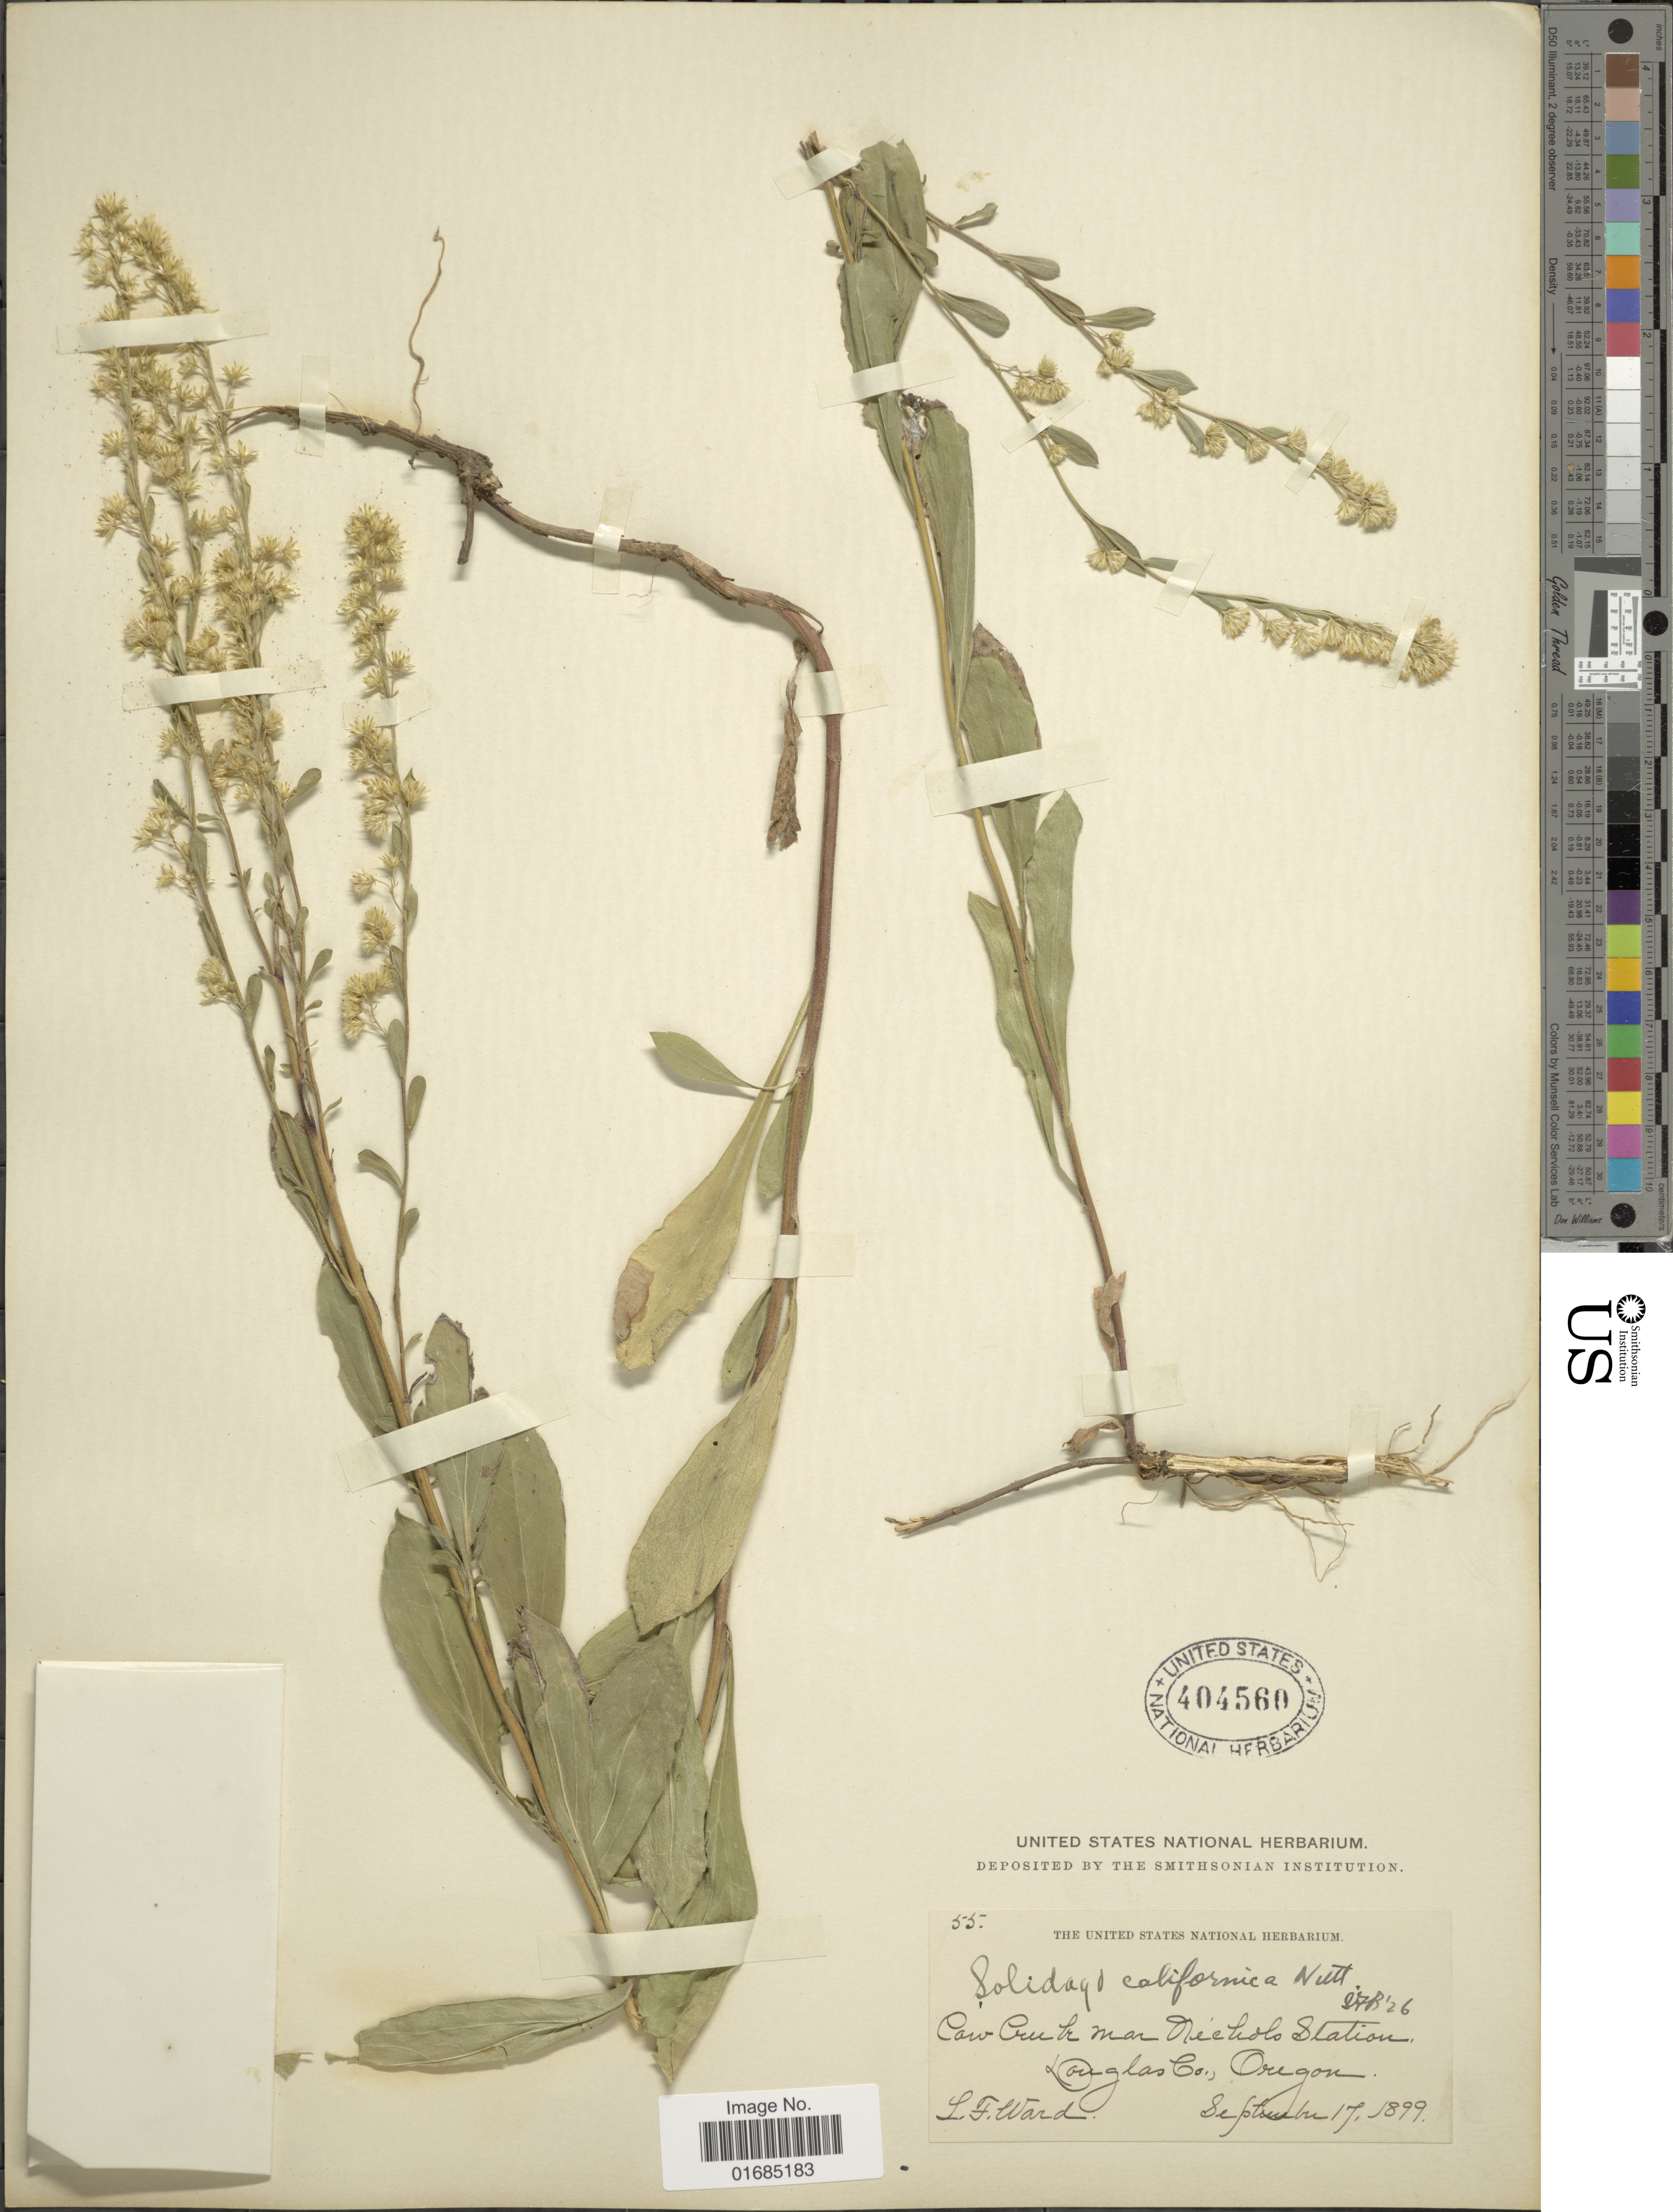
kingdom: Plantae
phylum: Tracheophyta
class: Magnoliopsida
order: Asterales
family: Asteraceae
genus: Solidago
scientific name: Solidago californica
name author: Nutt.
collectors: L. Ward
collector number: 55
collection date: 1899-09-17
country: United States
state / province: Oregon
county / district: Douglas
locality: Cow Creek near Nichols Station, Douglas Co., Oregon.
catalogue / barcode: US 404560